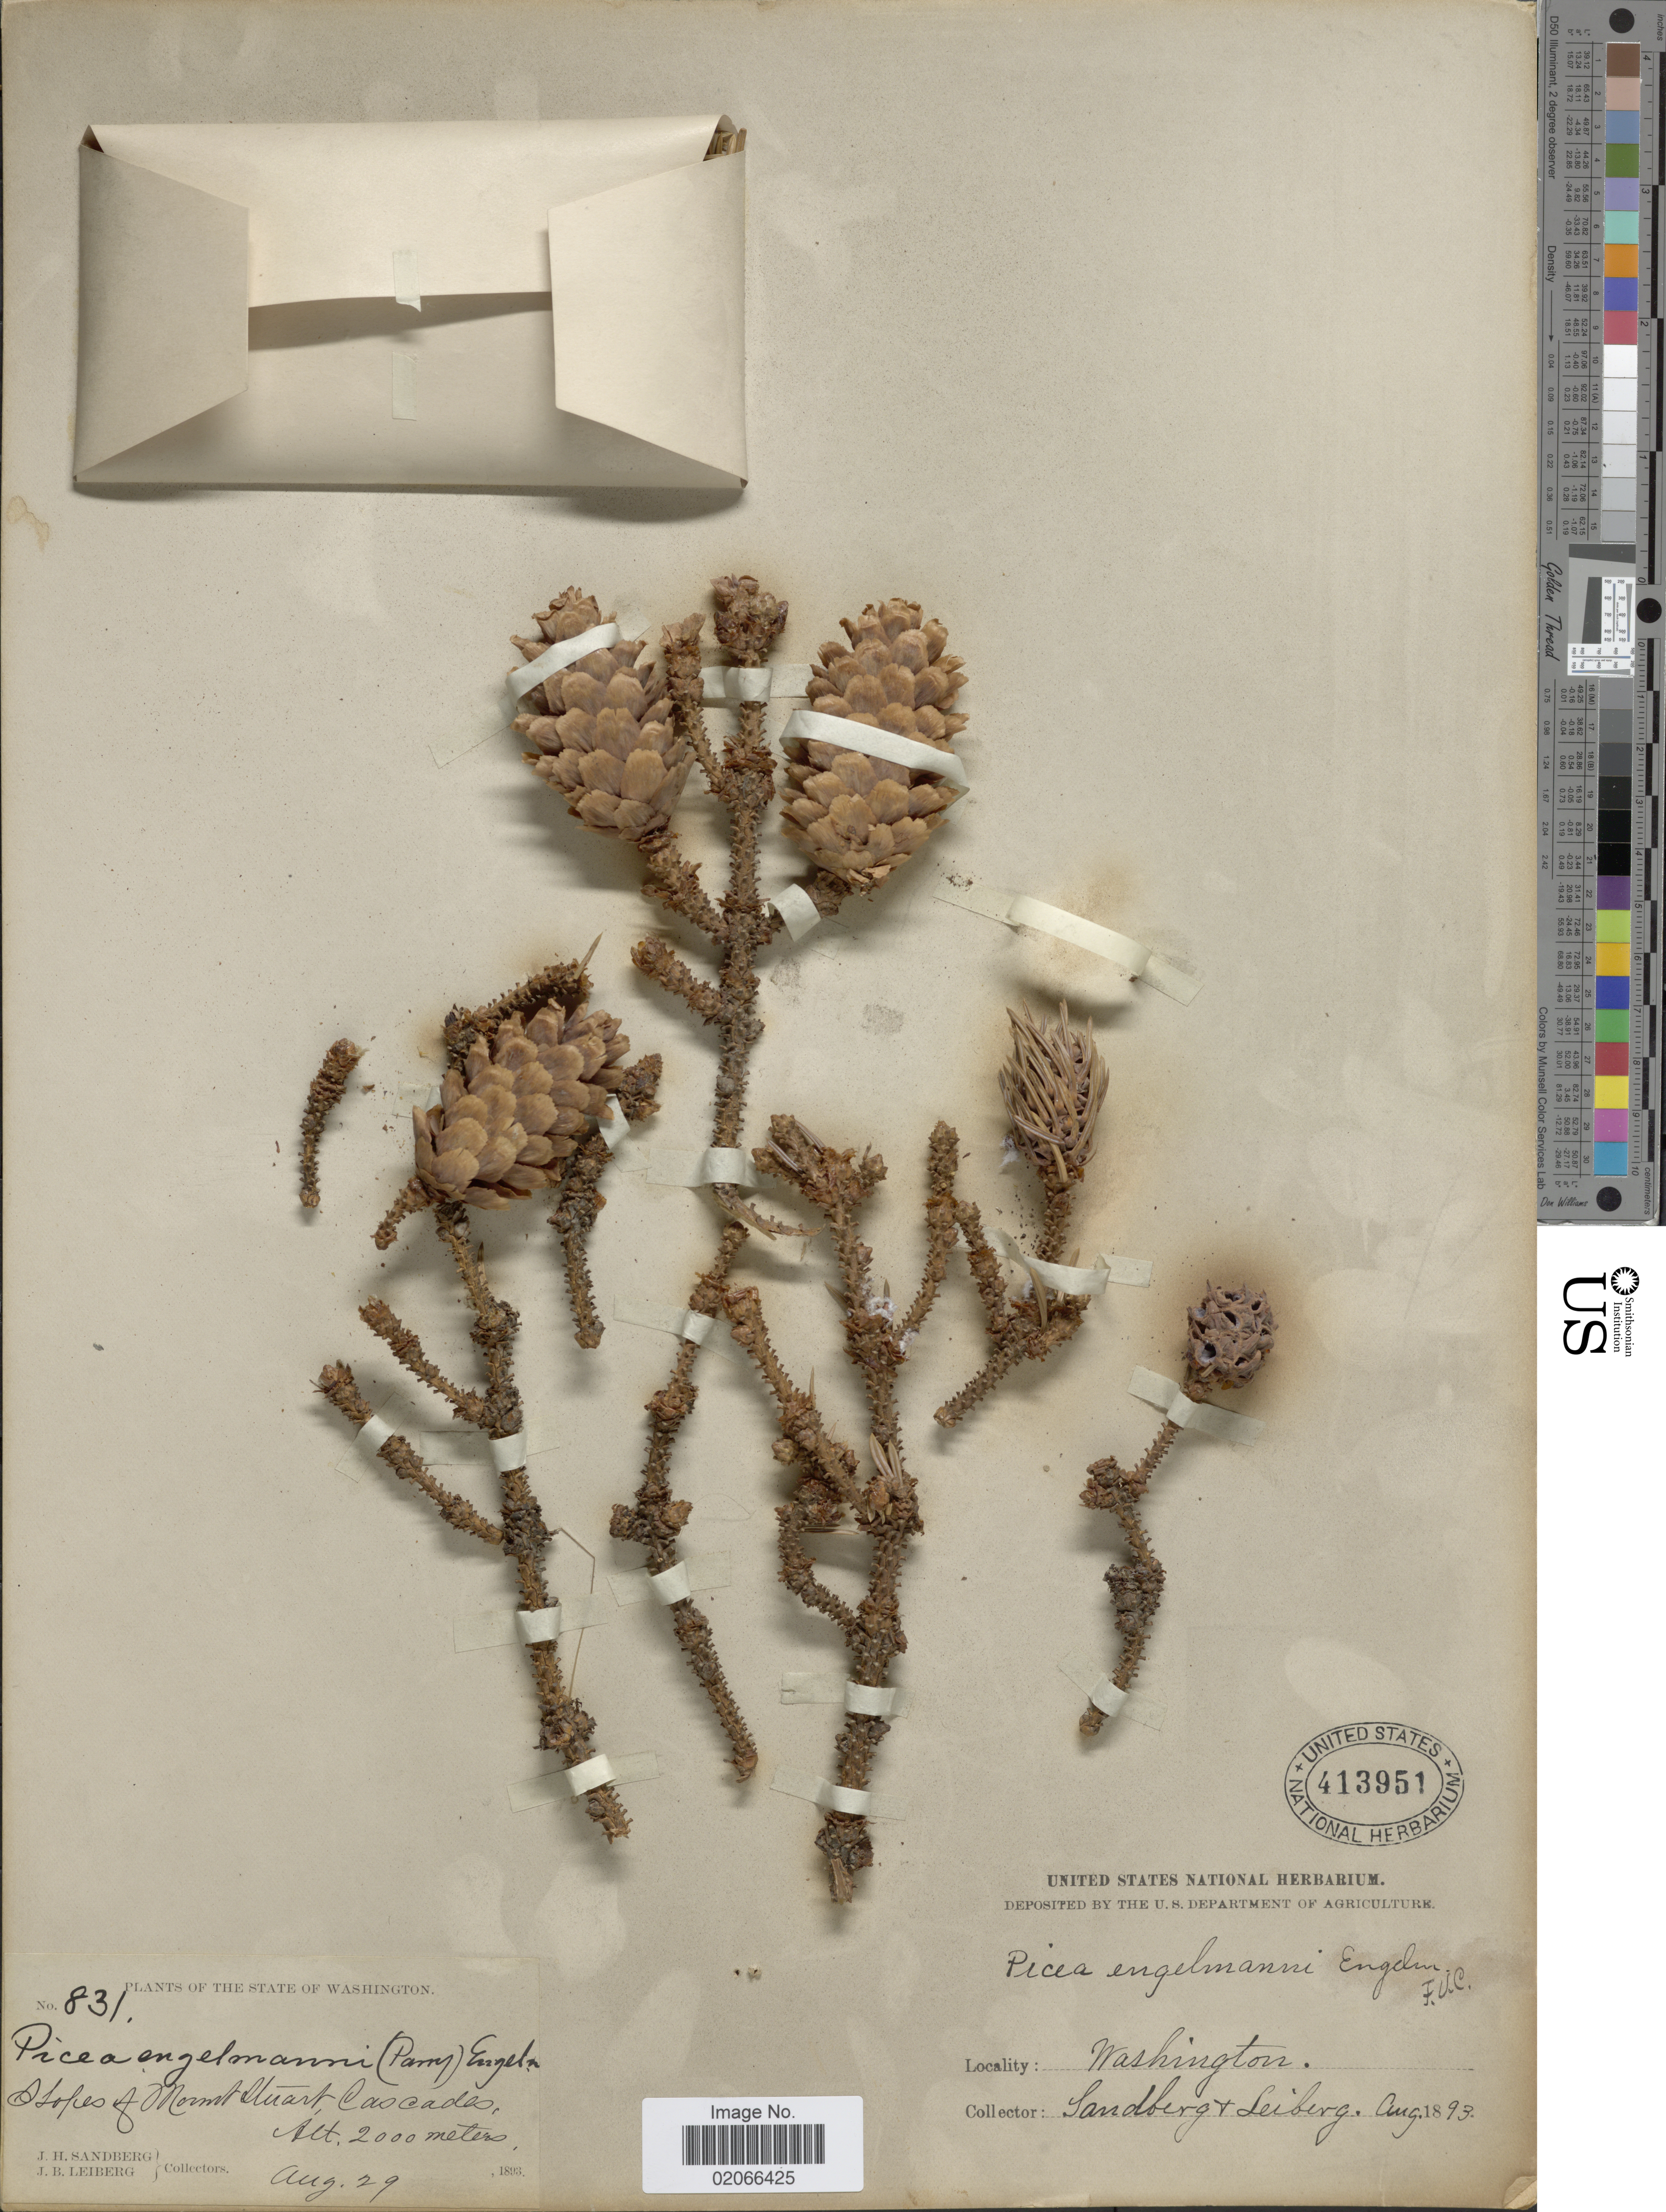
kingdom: Plantae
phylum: Tracheophyta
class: Pinopsida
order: Pinales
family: Pinaceae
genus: Picea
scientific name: Picea engelmannii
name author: Parry ex Engelm.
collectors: J. H. Sandberg & J. B. Leiberg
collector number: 831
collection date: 1893-08-29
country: United States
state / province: Washington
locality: Slopes of Mount Stuart, Cascades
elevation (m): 2000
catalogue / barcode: US 413951